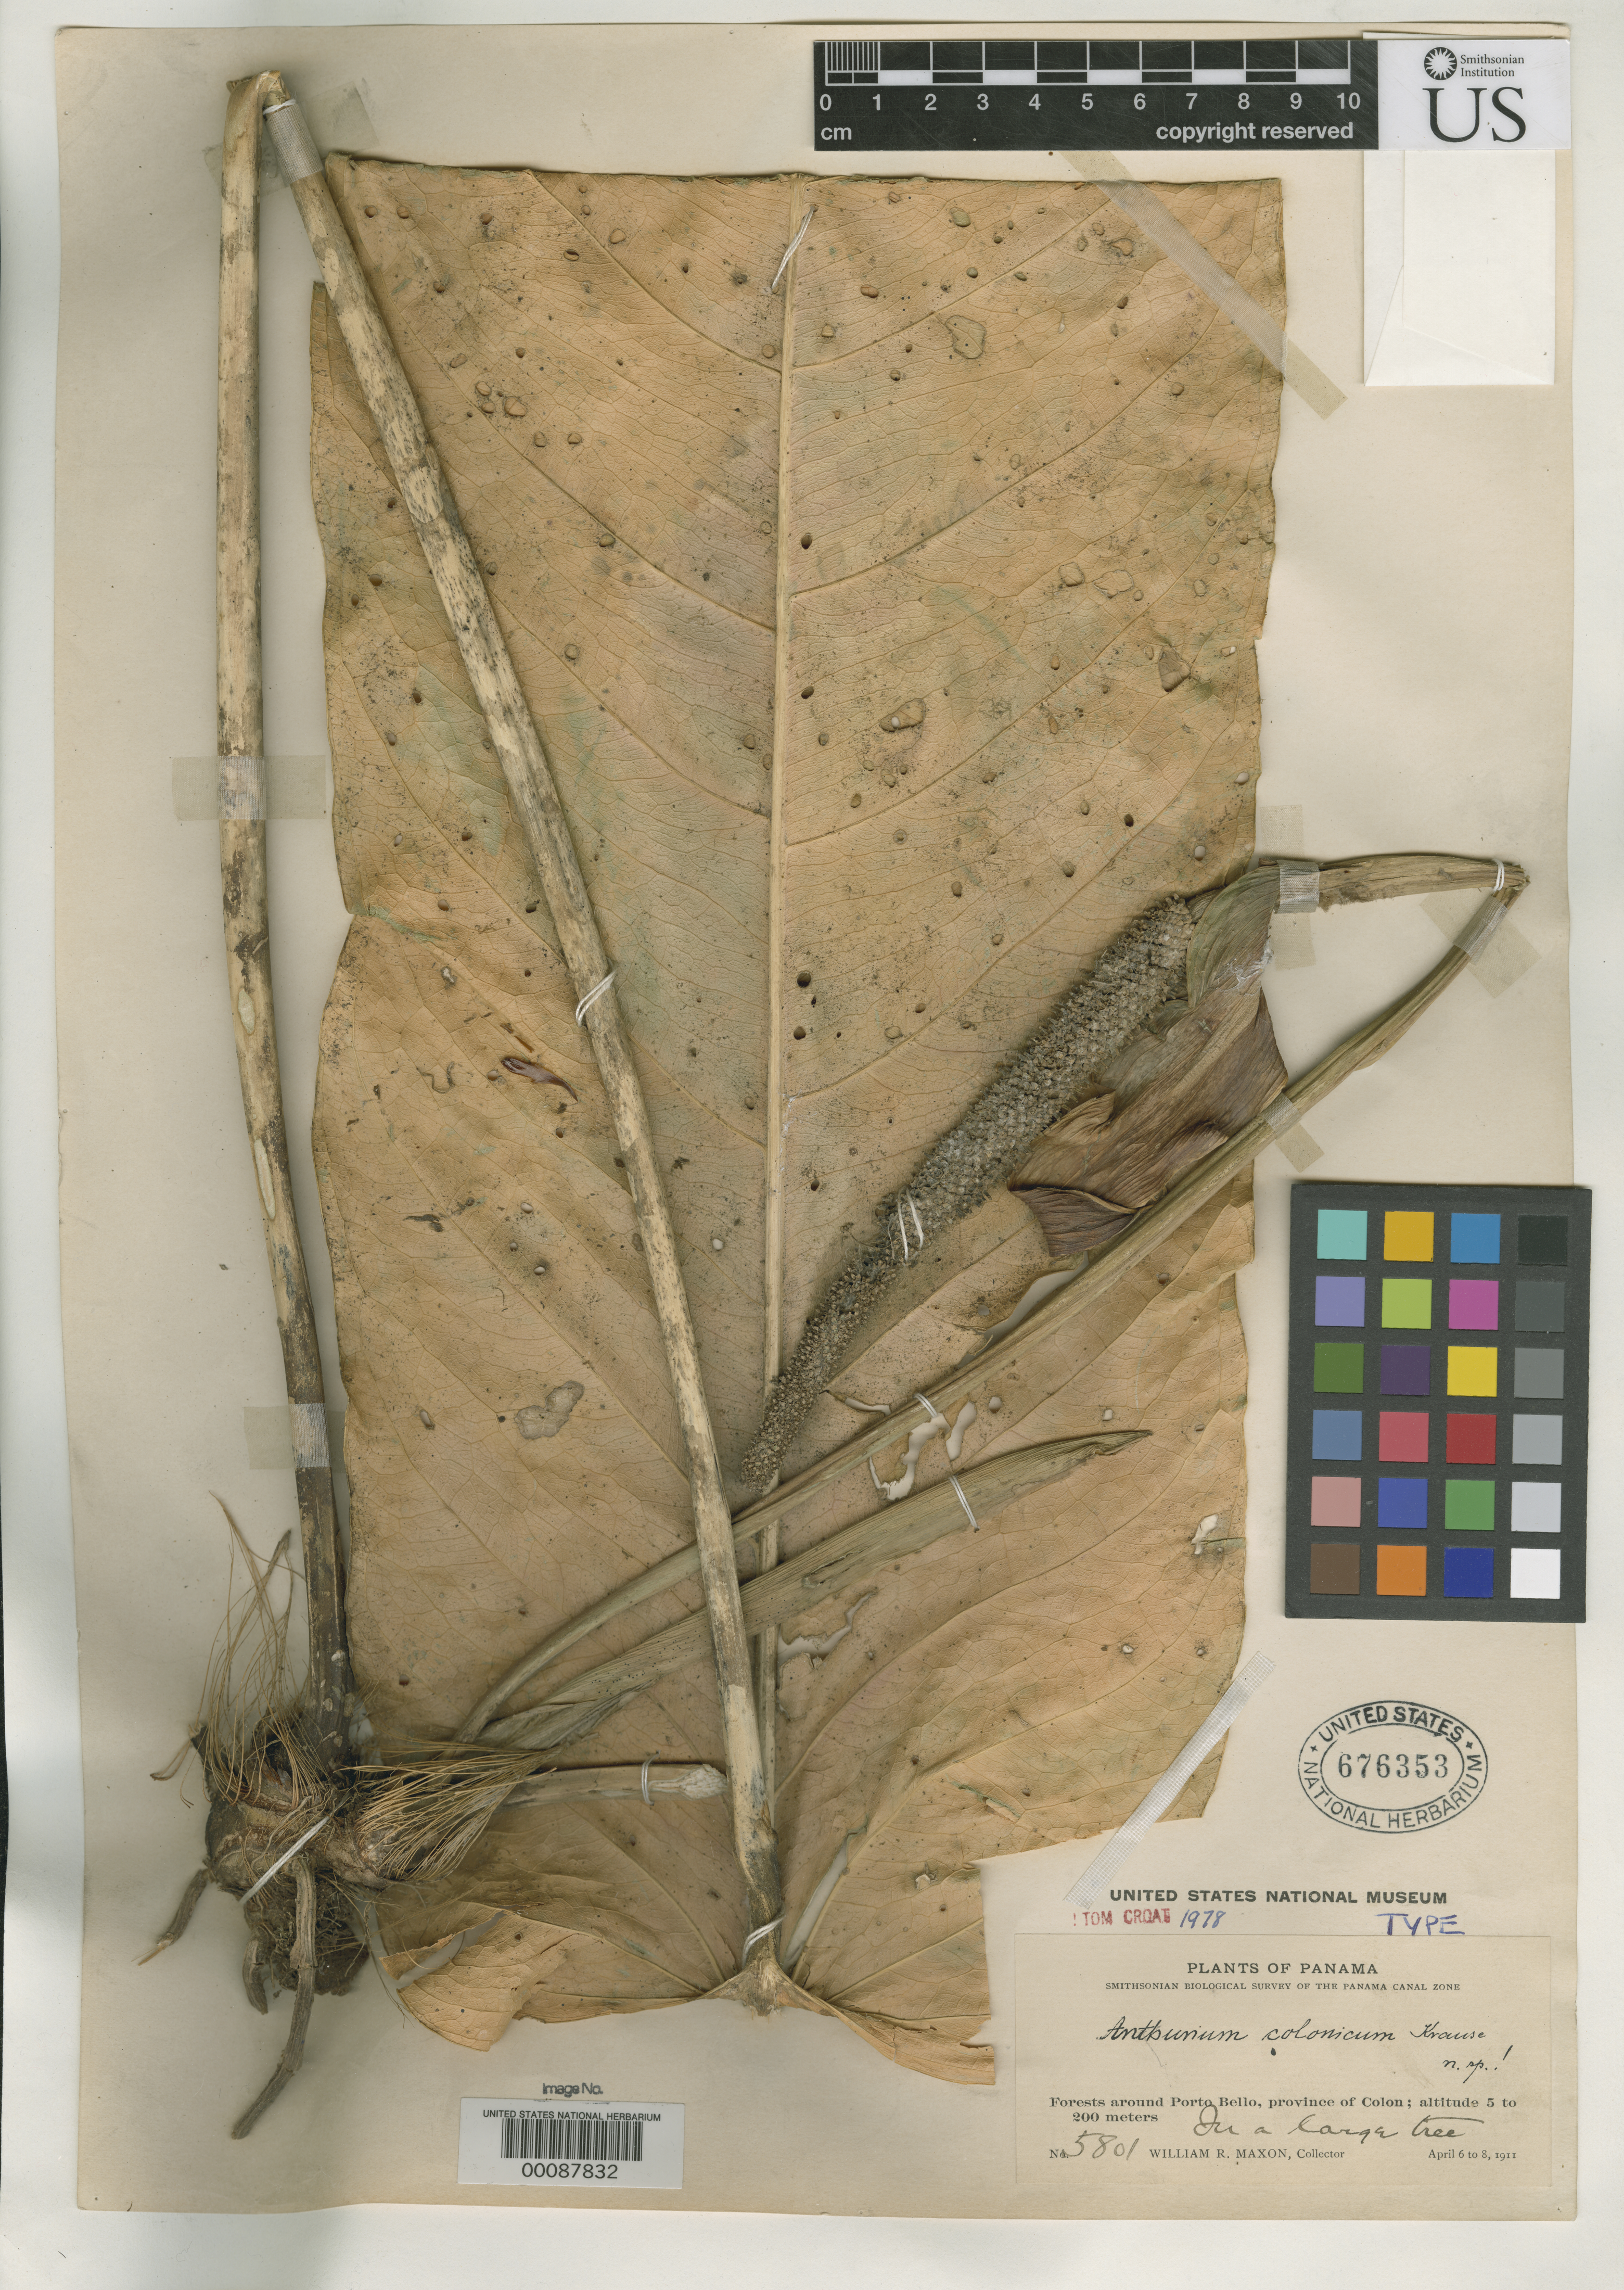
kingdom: Plantae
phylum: Tracheophyta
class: Liliopsida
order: Alismatales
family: Araceae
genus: Anthurium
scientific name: Anthurium colonicum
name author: K. Krause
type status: Isotype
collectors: W. R. Maxon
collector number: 5801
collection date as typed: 06 Apr 1911 to 08 Apr 1911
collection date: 1911-04-06/1911-04-08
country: Panama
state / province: Colón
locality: Forests around Portobello.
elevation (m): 5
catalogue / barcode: US 676353